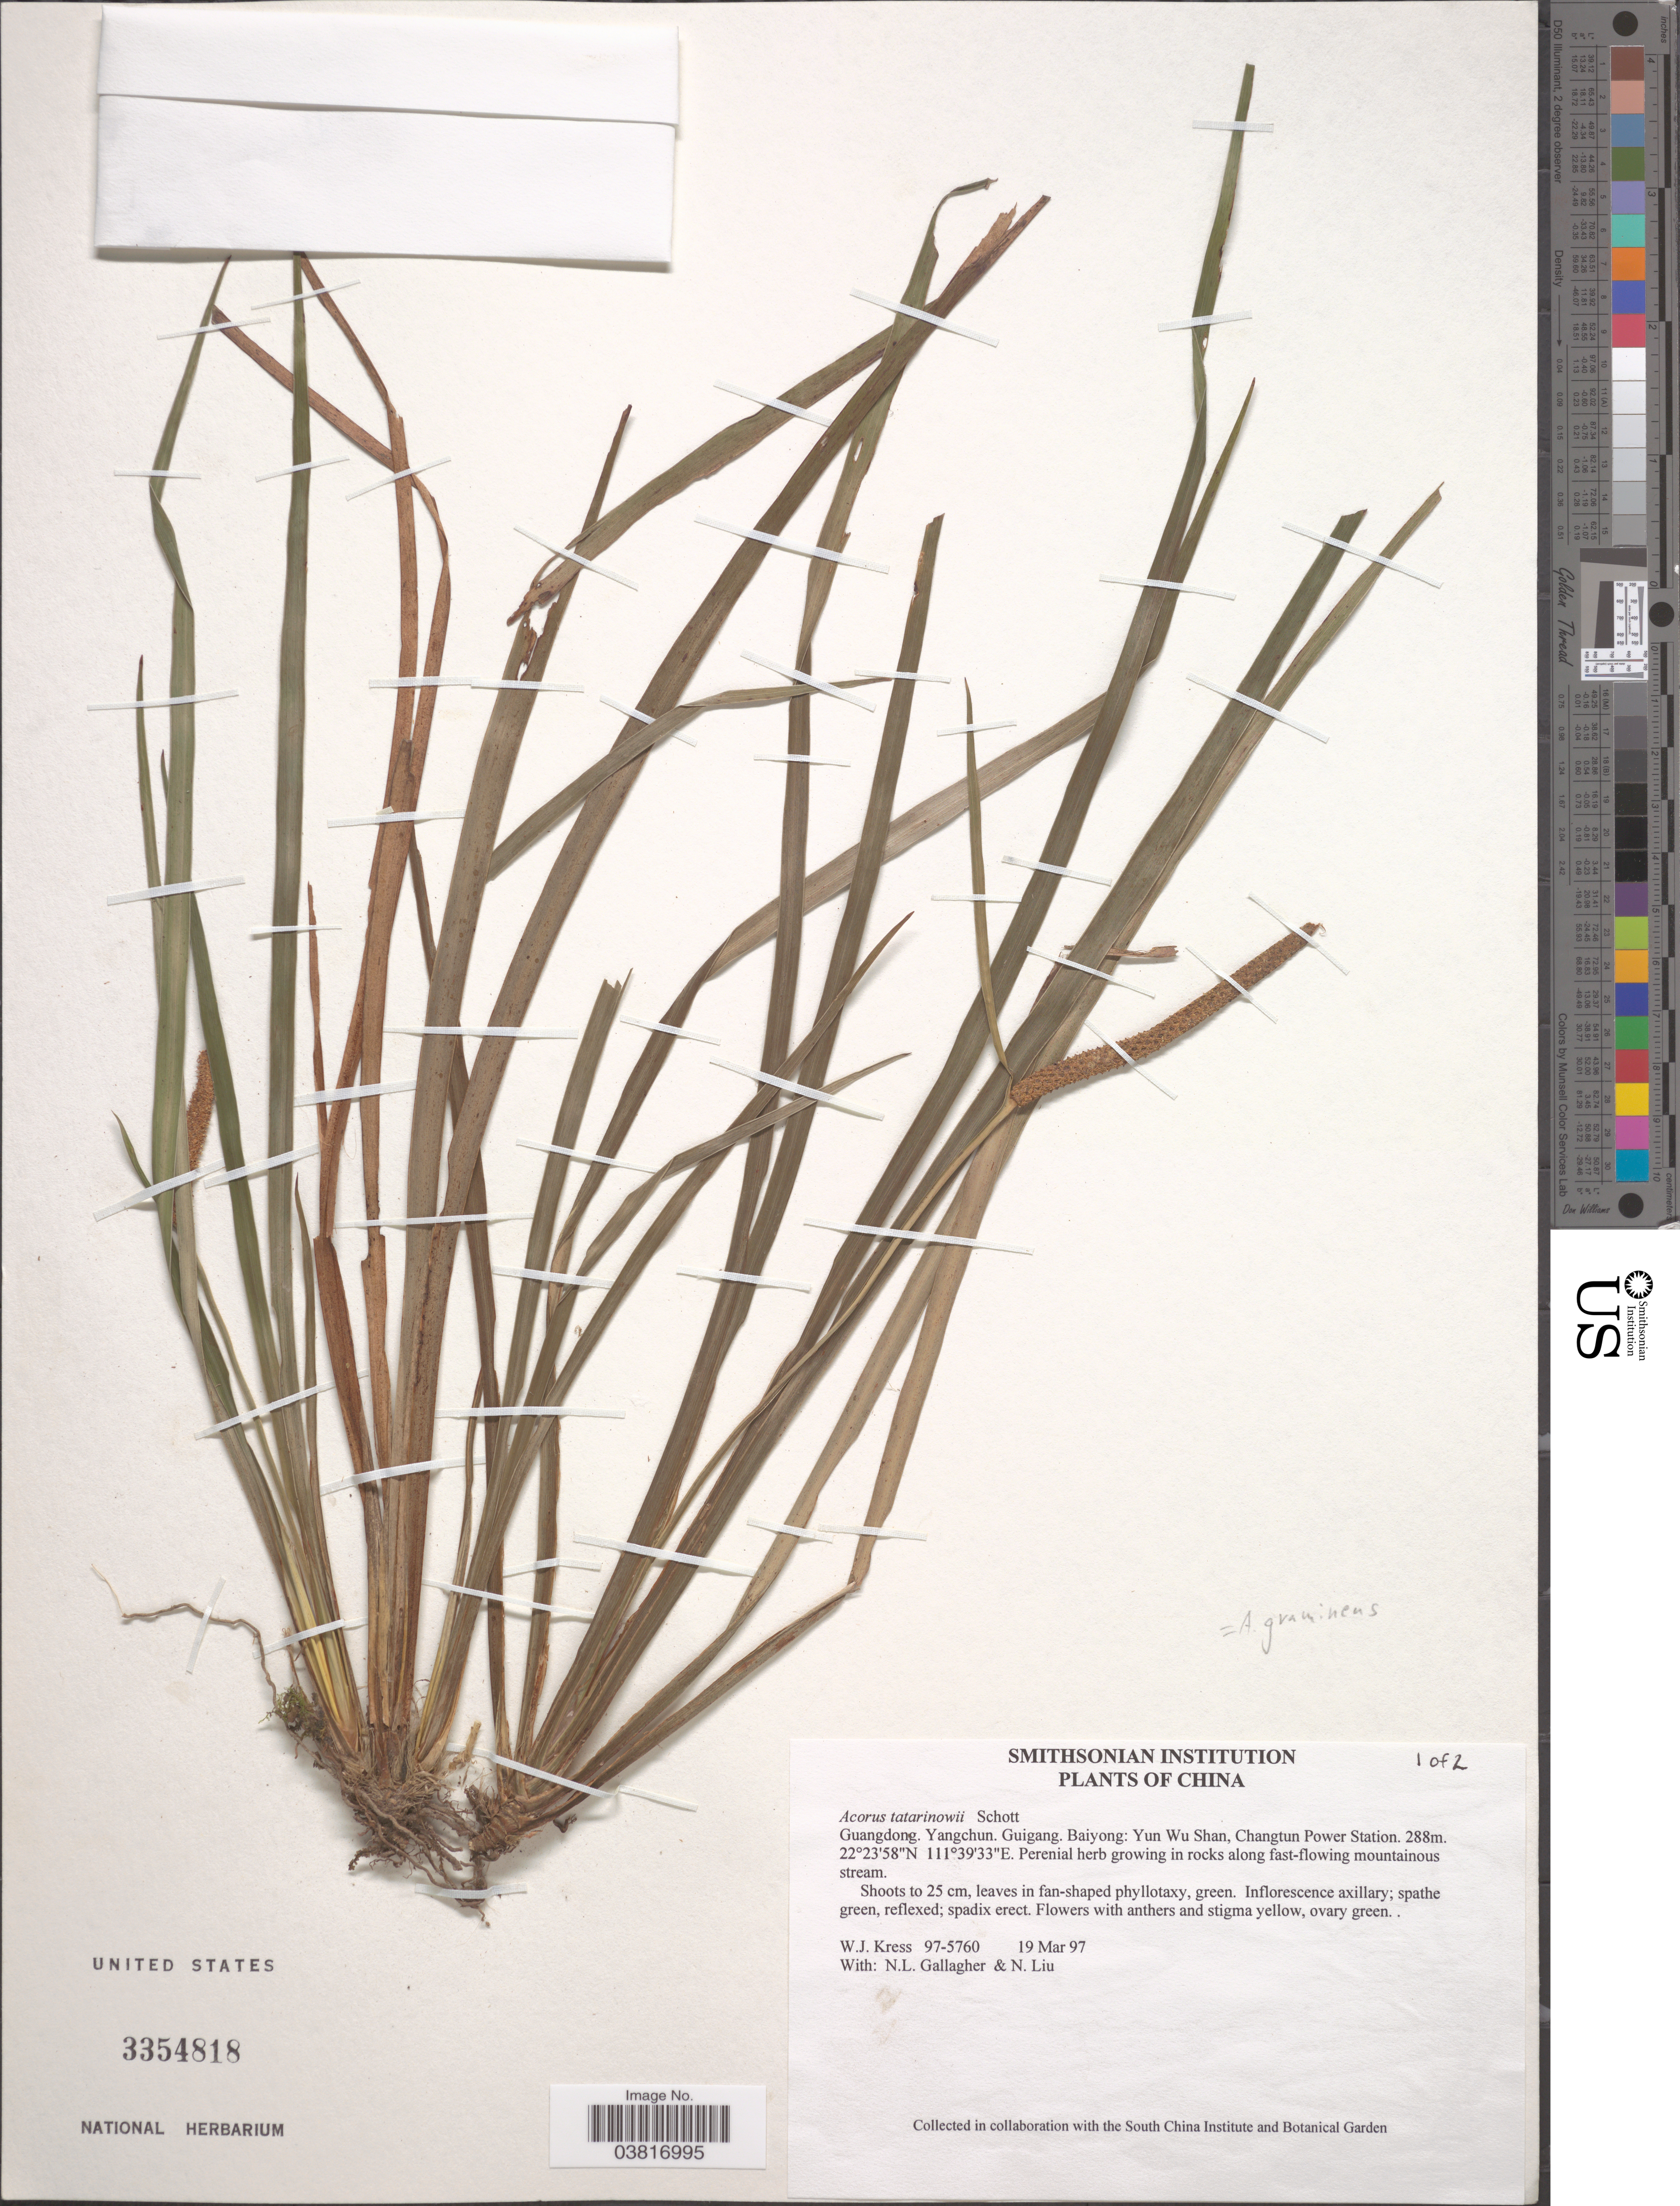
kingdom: Plantae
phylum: Tracheophyta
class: Liliopsida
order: Acorales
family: Acoraceae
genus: Acorus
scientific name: Acorus gramineus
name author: Sol. ex Aiton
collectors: W. J. Kress, N. L. Gallagher & N. Liu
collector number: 97-5760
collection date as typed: Transcribed d/m/y: 19/3/97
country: China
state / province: Guangdong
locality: Yangchun. Guigang. Baiyong: Yun Wu Shan, Changtun Power Station.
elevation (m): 288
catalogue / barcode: US 3354818